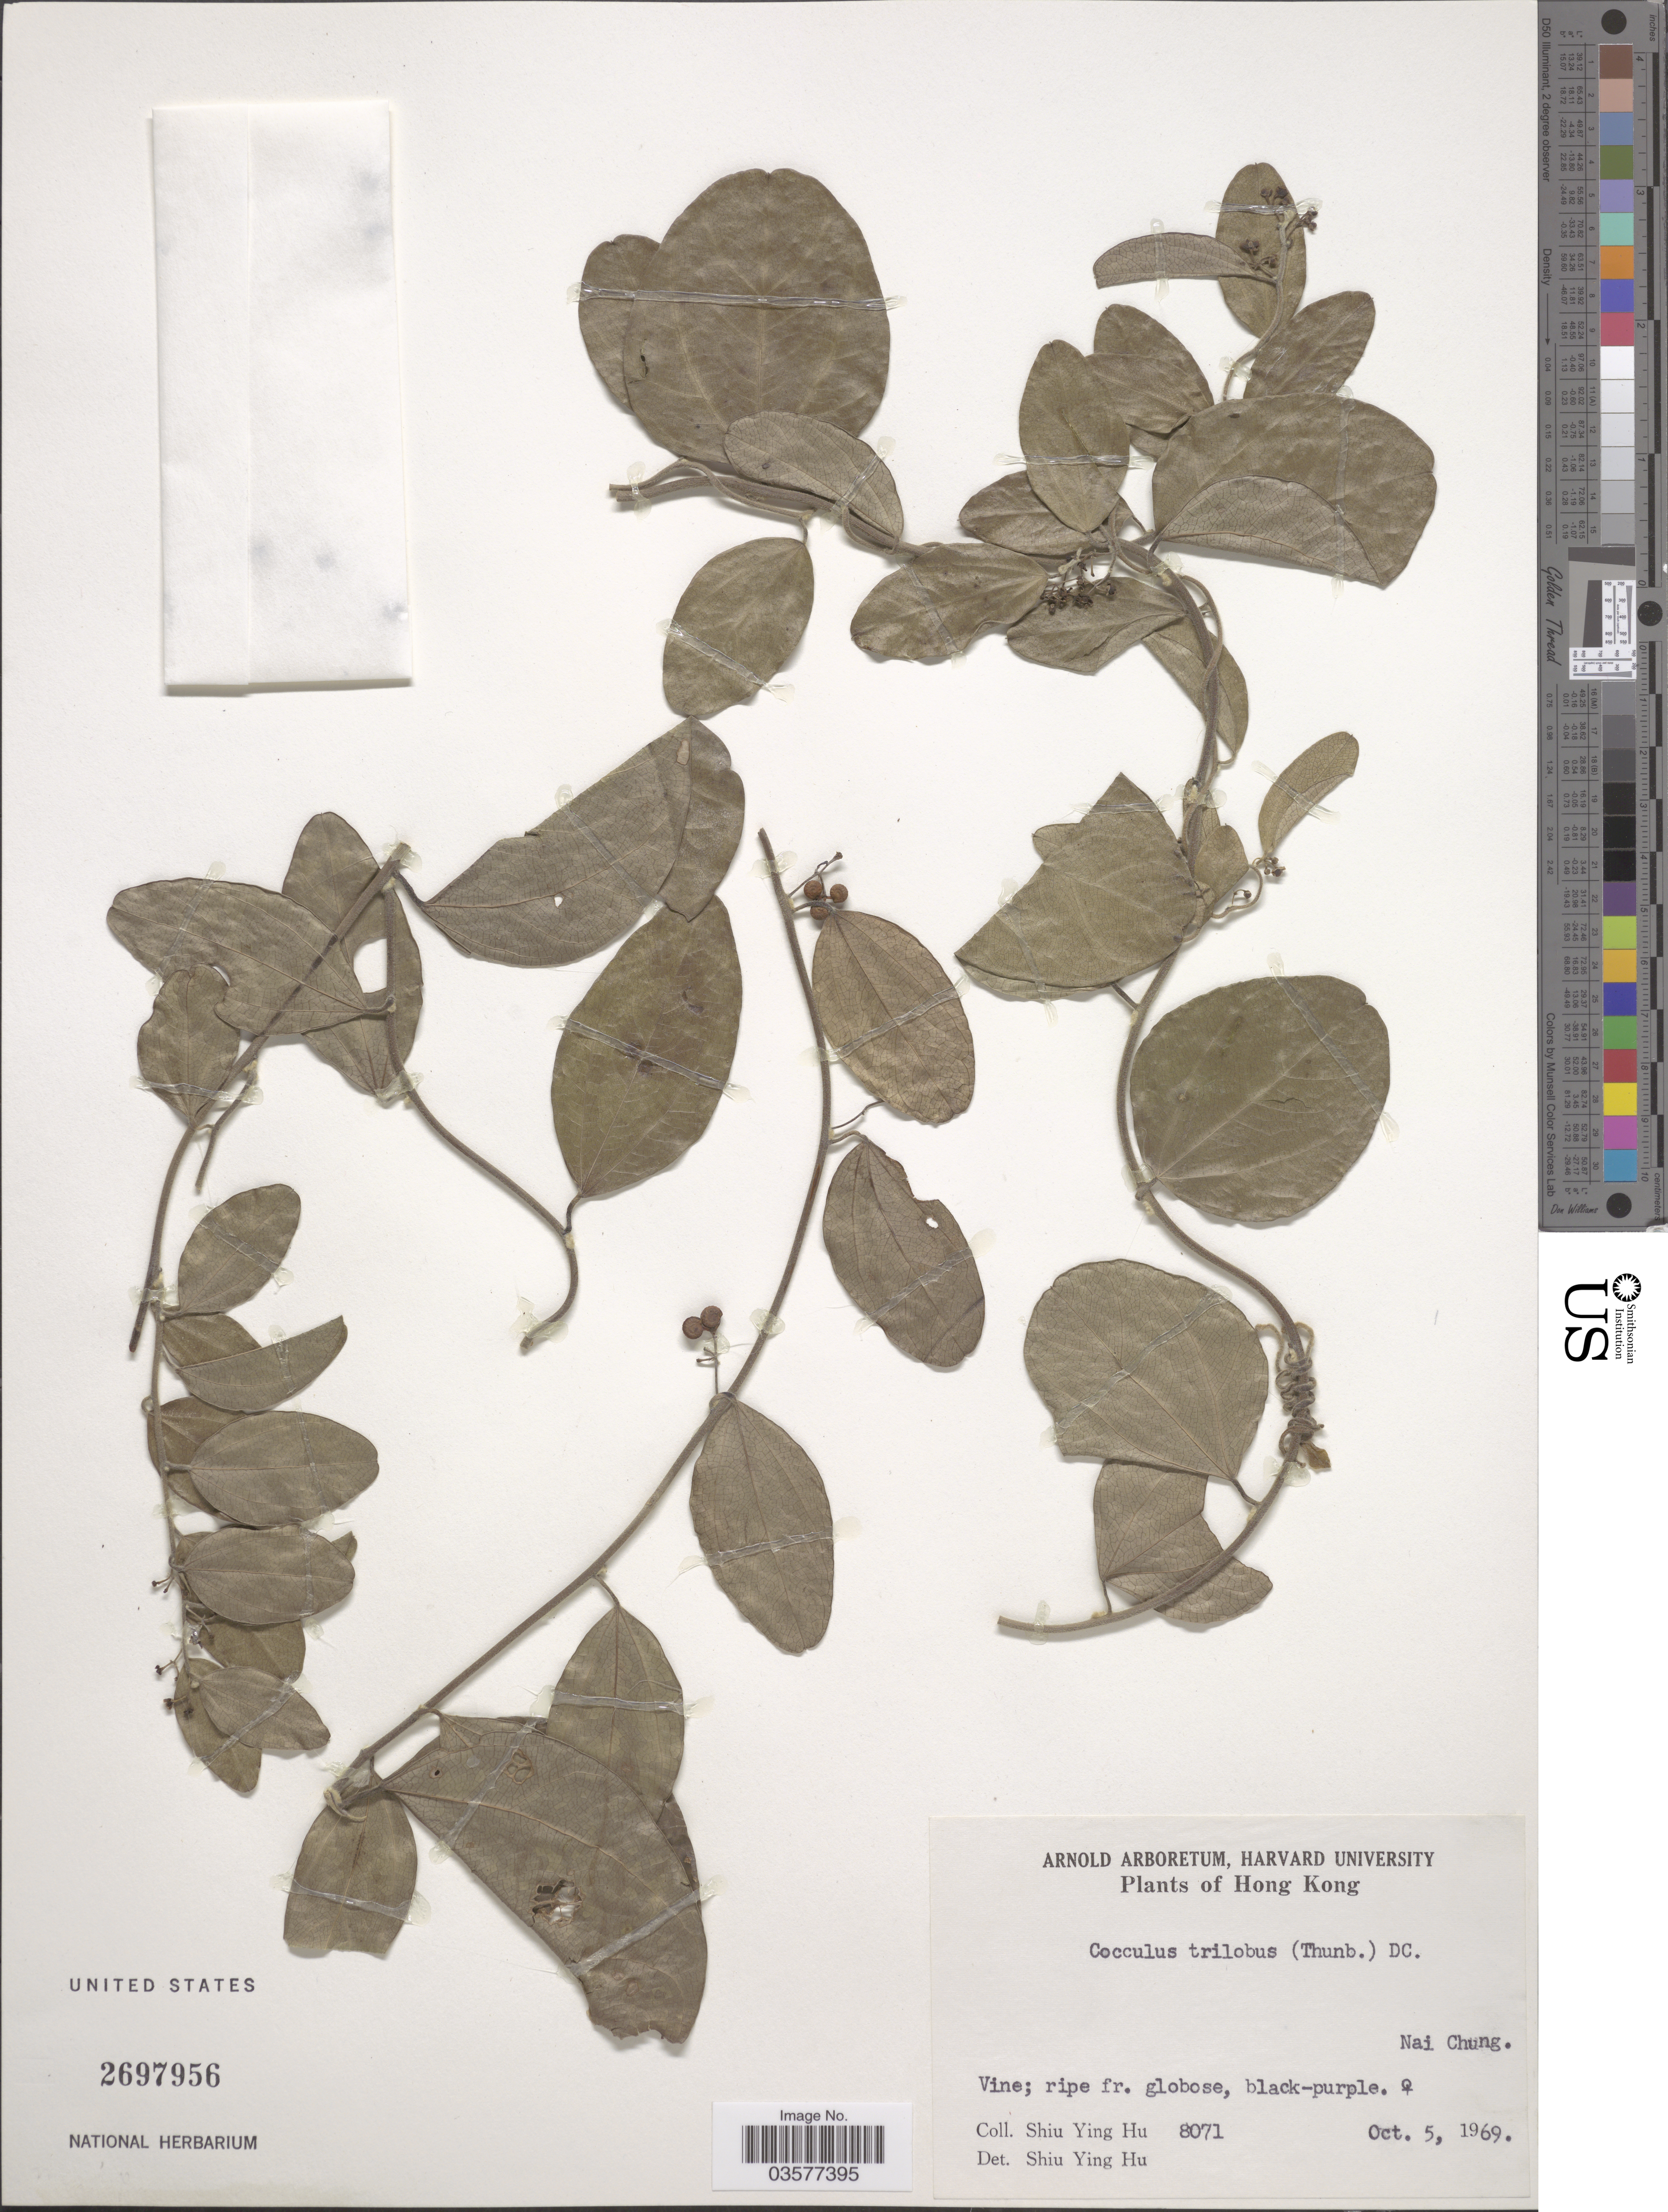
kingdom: Plantae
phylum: Tracheophyta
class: Magnoliopsida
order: Ranunculales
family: Menispermaceae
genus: Cocculus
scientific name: Cocculus orbiculatus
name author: (L.) DC.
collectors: S. Y. Hu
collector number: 8071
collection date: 1969-10-05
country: China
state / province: Hong Kong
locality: Nai Chung.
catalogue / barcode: US 2697956